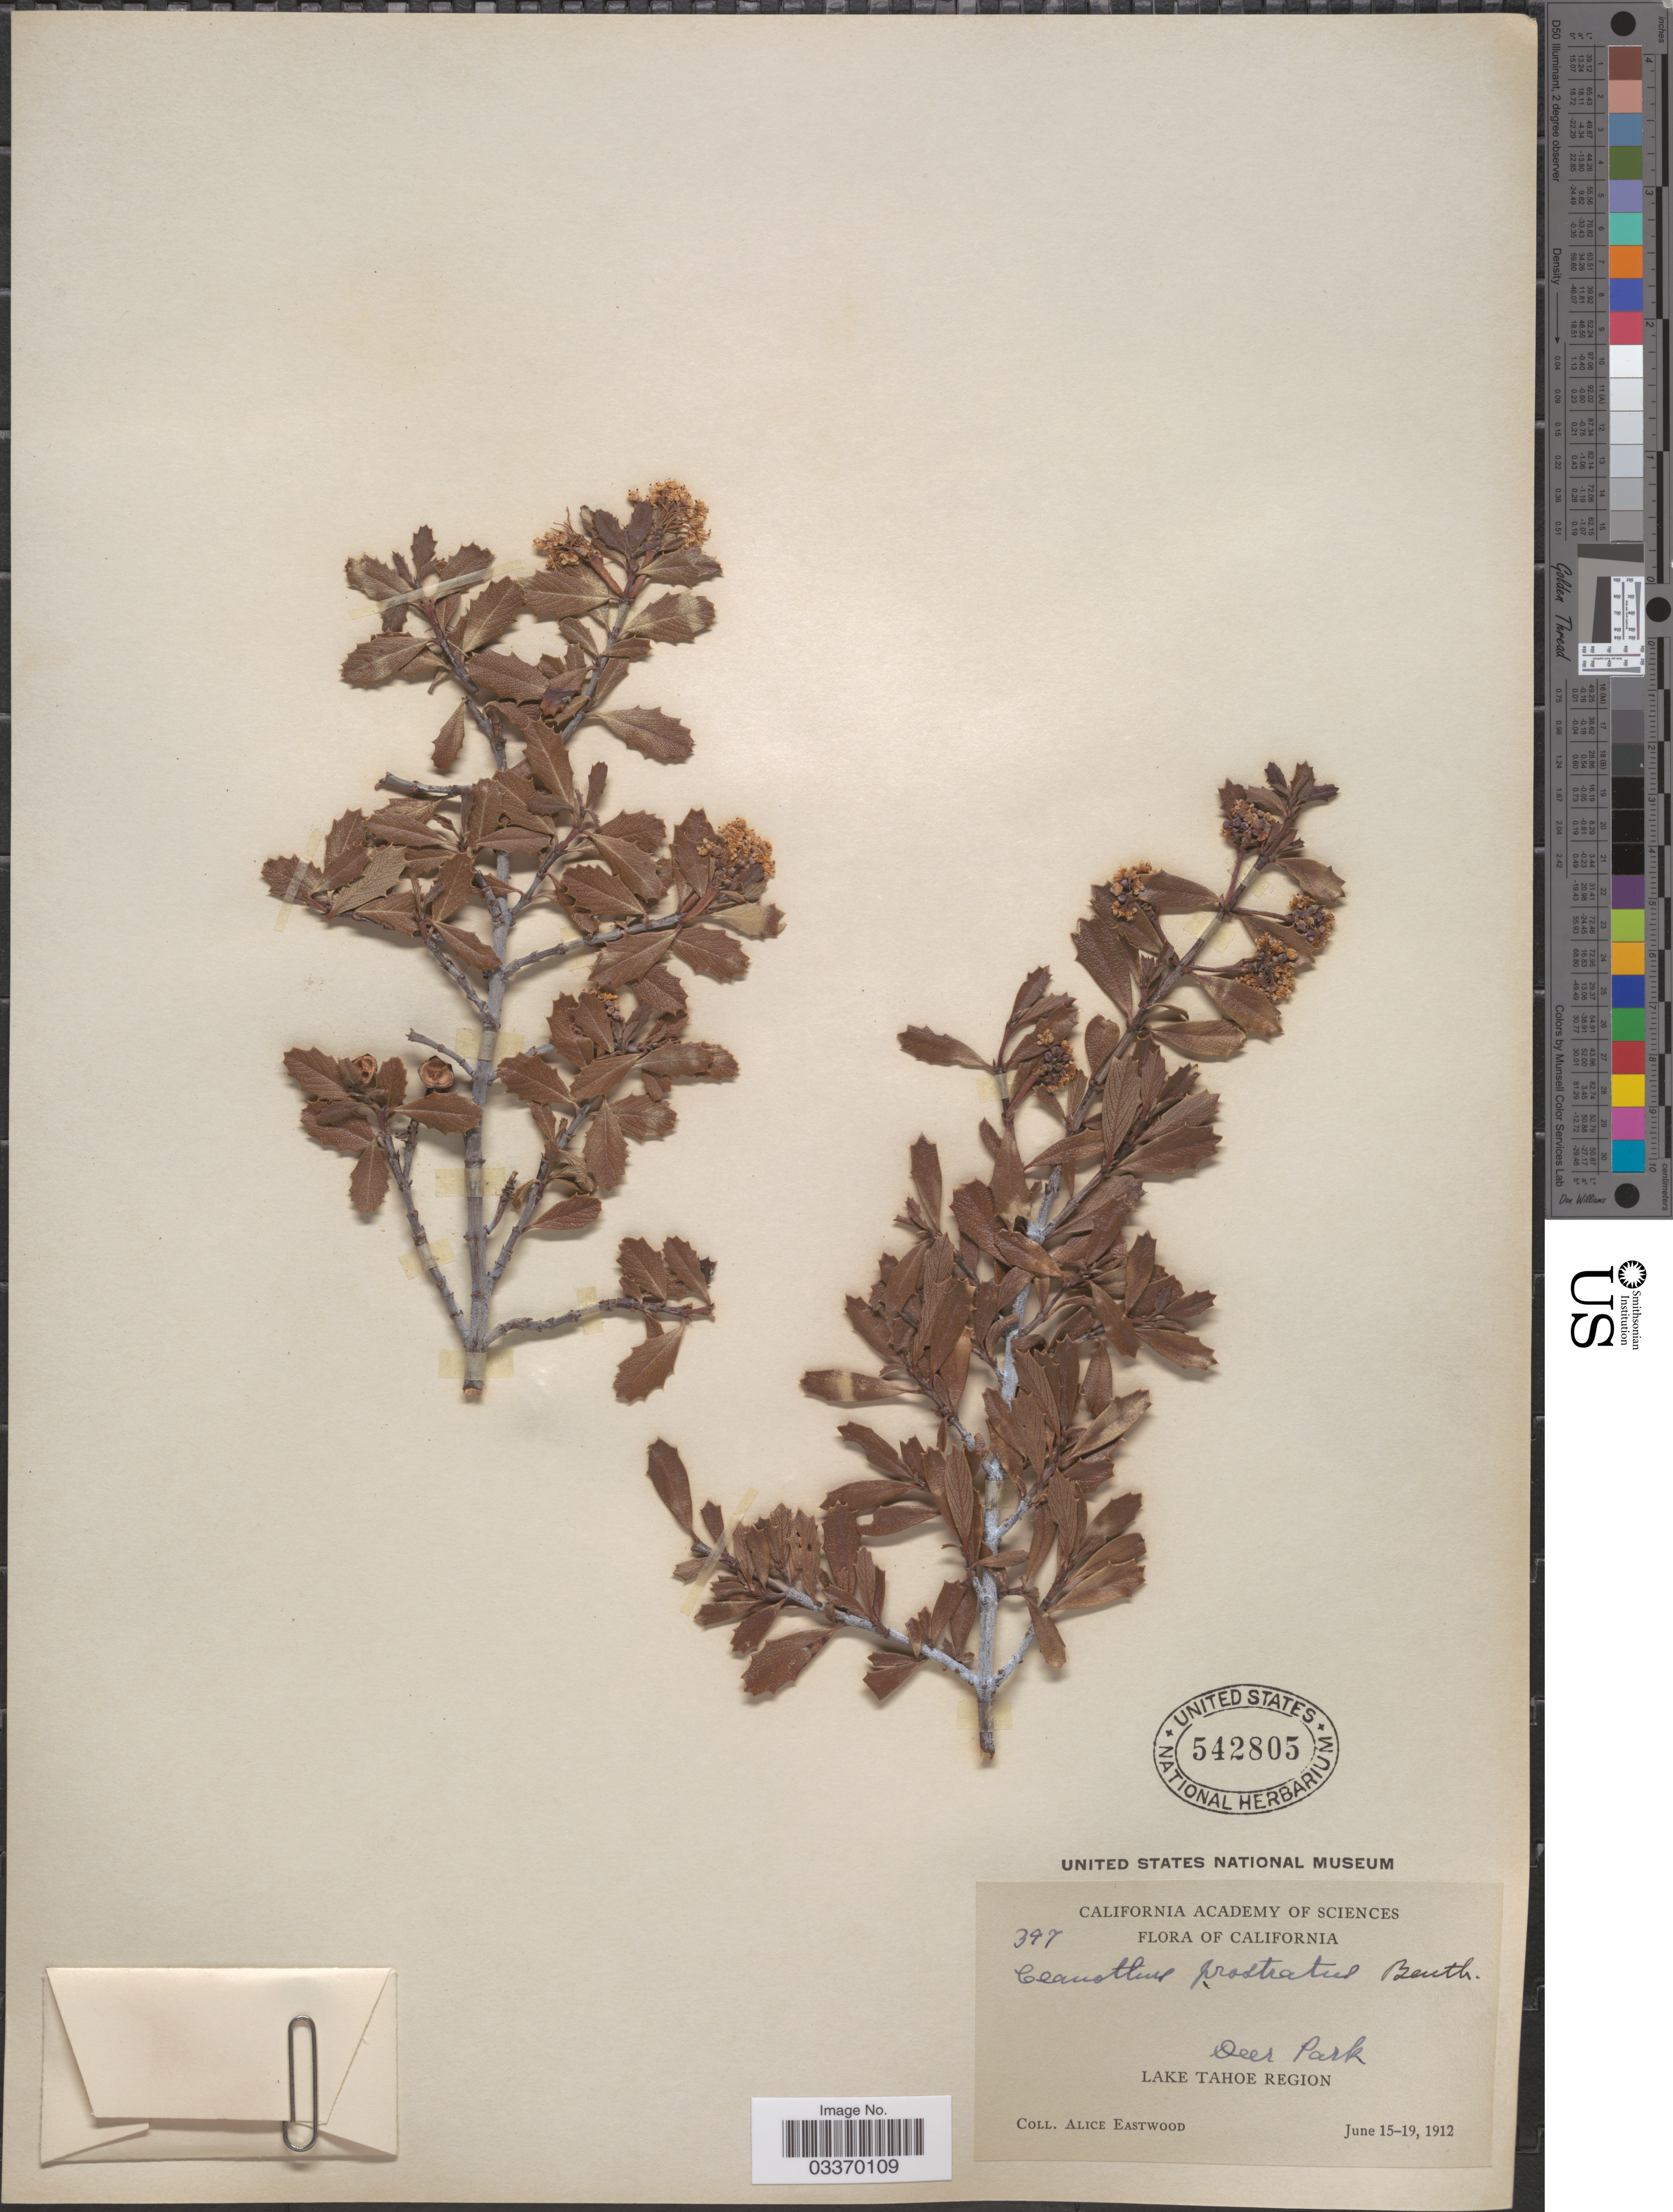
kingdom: Plantae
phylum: Tracheophyta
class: Magnoliopsida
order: Rosales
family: Rhamnaceae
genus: Ceanothus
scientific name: Ceanothus prostratus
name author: Benth.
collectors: A. Eastwood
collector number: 397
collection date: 1912-06-15/1912-06-19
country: United States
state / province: California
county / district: Sierra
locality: Deer Park, Lake Tahoe Region.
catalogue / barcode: US 542805